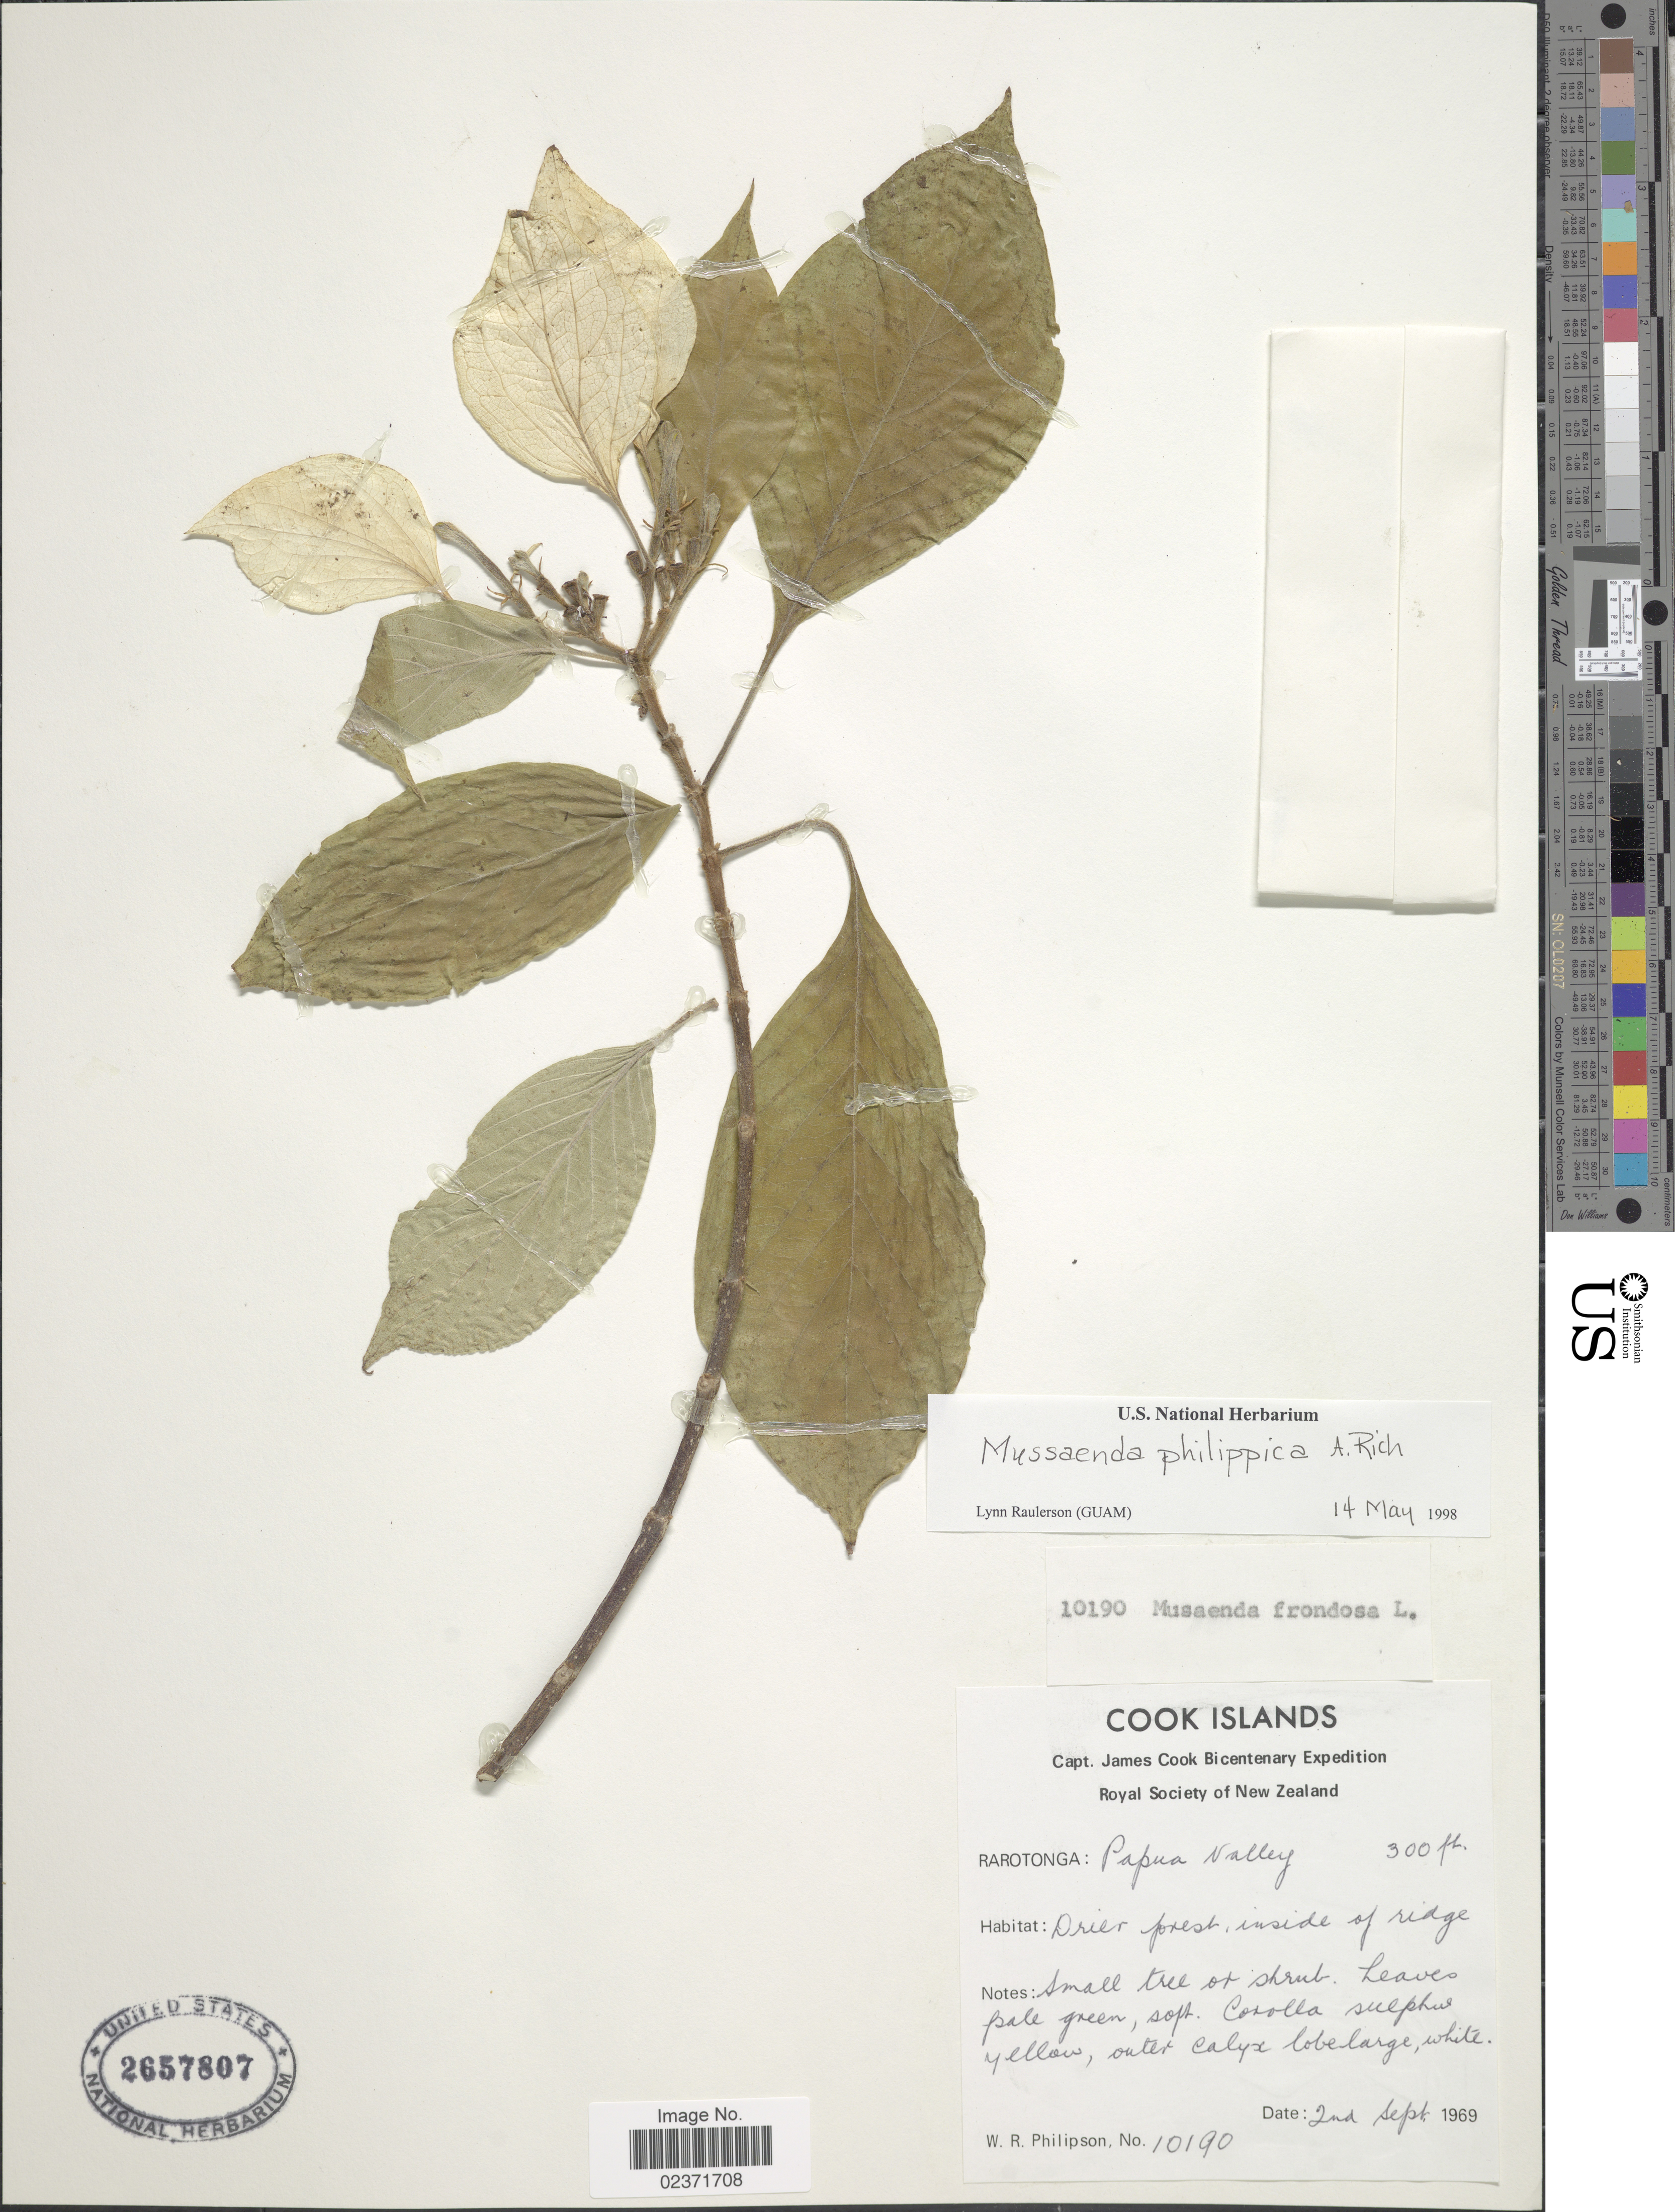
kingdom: Plantae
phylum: Tracheophyta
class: Magnoliopsida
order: Gentianales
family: Rubiaceae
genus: Mussaenda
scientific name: Mussaenda philippica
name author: A. Rich.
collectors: W. R. Philipson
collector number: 10190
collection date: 1969-09-02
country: Cook Islands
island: Rarotonga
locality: Rarotonga: Papua Valley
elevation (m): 91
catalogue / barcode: US 2657807